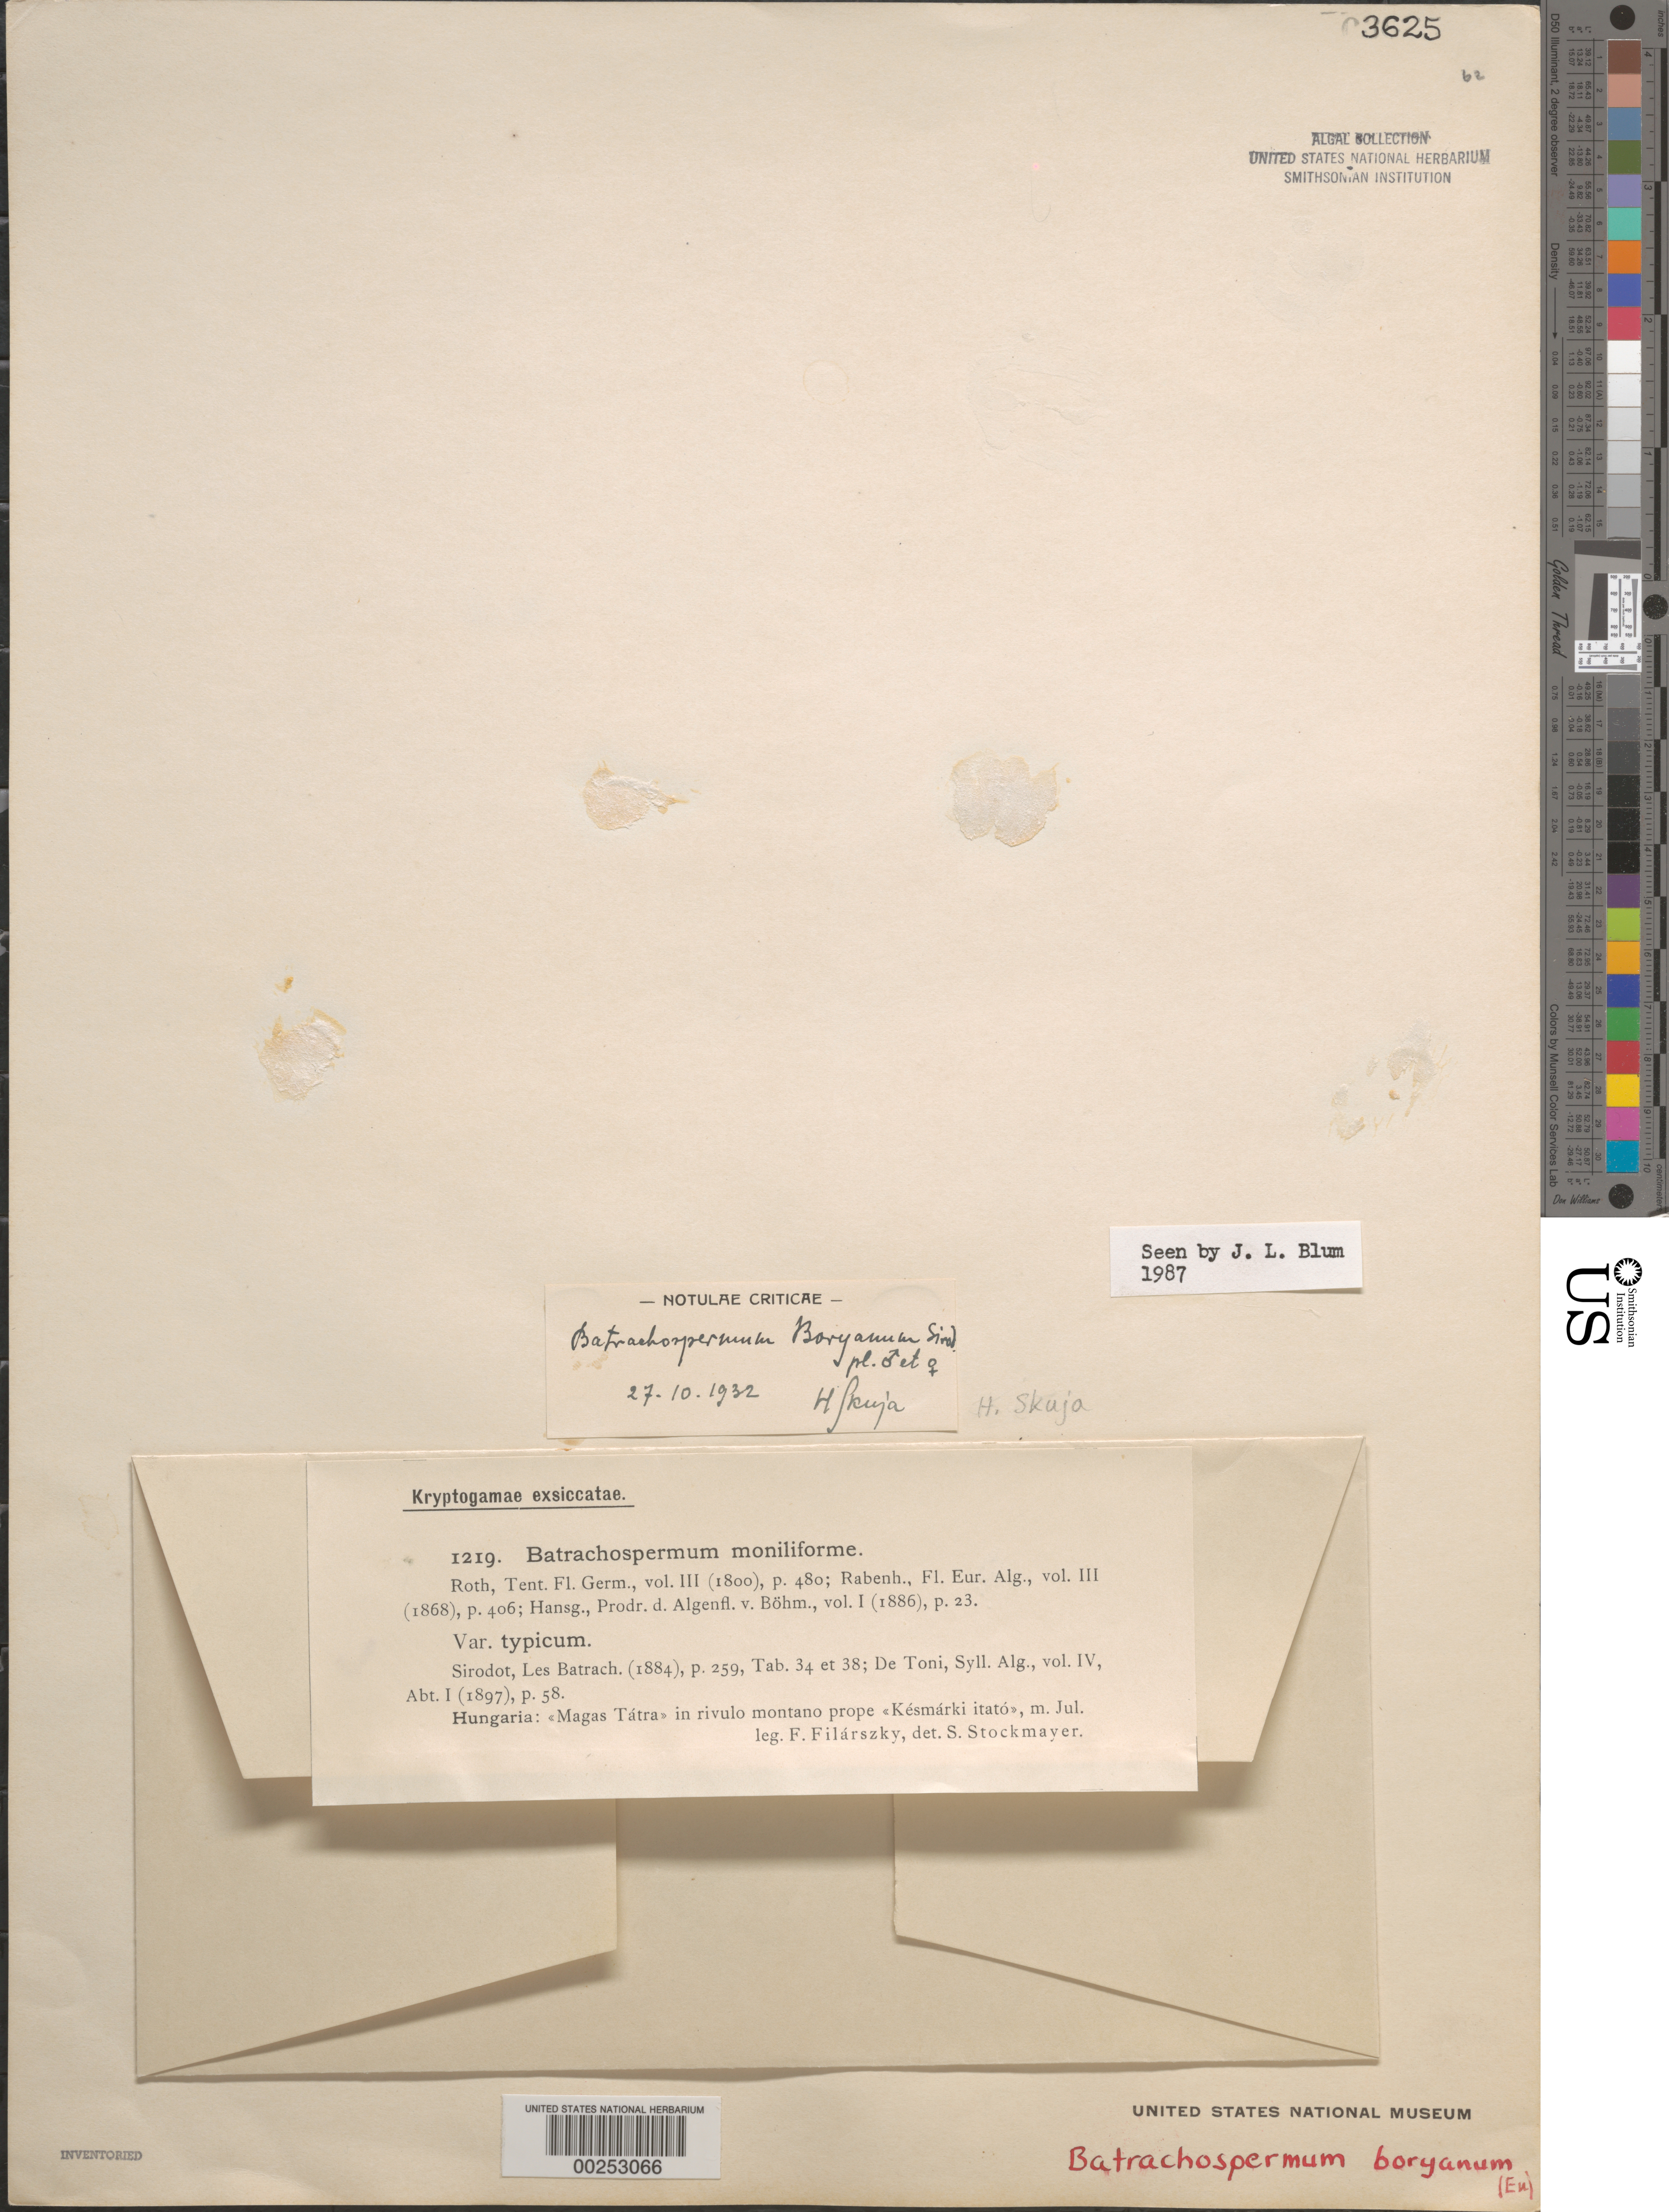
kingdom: Plantae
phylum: Rhodophyta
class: Florideophyceae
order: Batrachospermales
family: Batrachospermaceae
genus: Sheathia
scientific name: Sheathia boryana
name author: (Sirodot) Salomaki & M.L. Vis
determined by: Algae name updating Project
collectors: F. Filarszky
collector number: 1219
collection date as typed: Jul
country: Slovakia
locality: Tatra mountains (magus tatra) near kesmarki itato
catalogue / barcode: US 3625